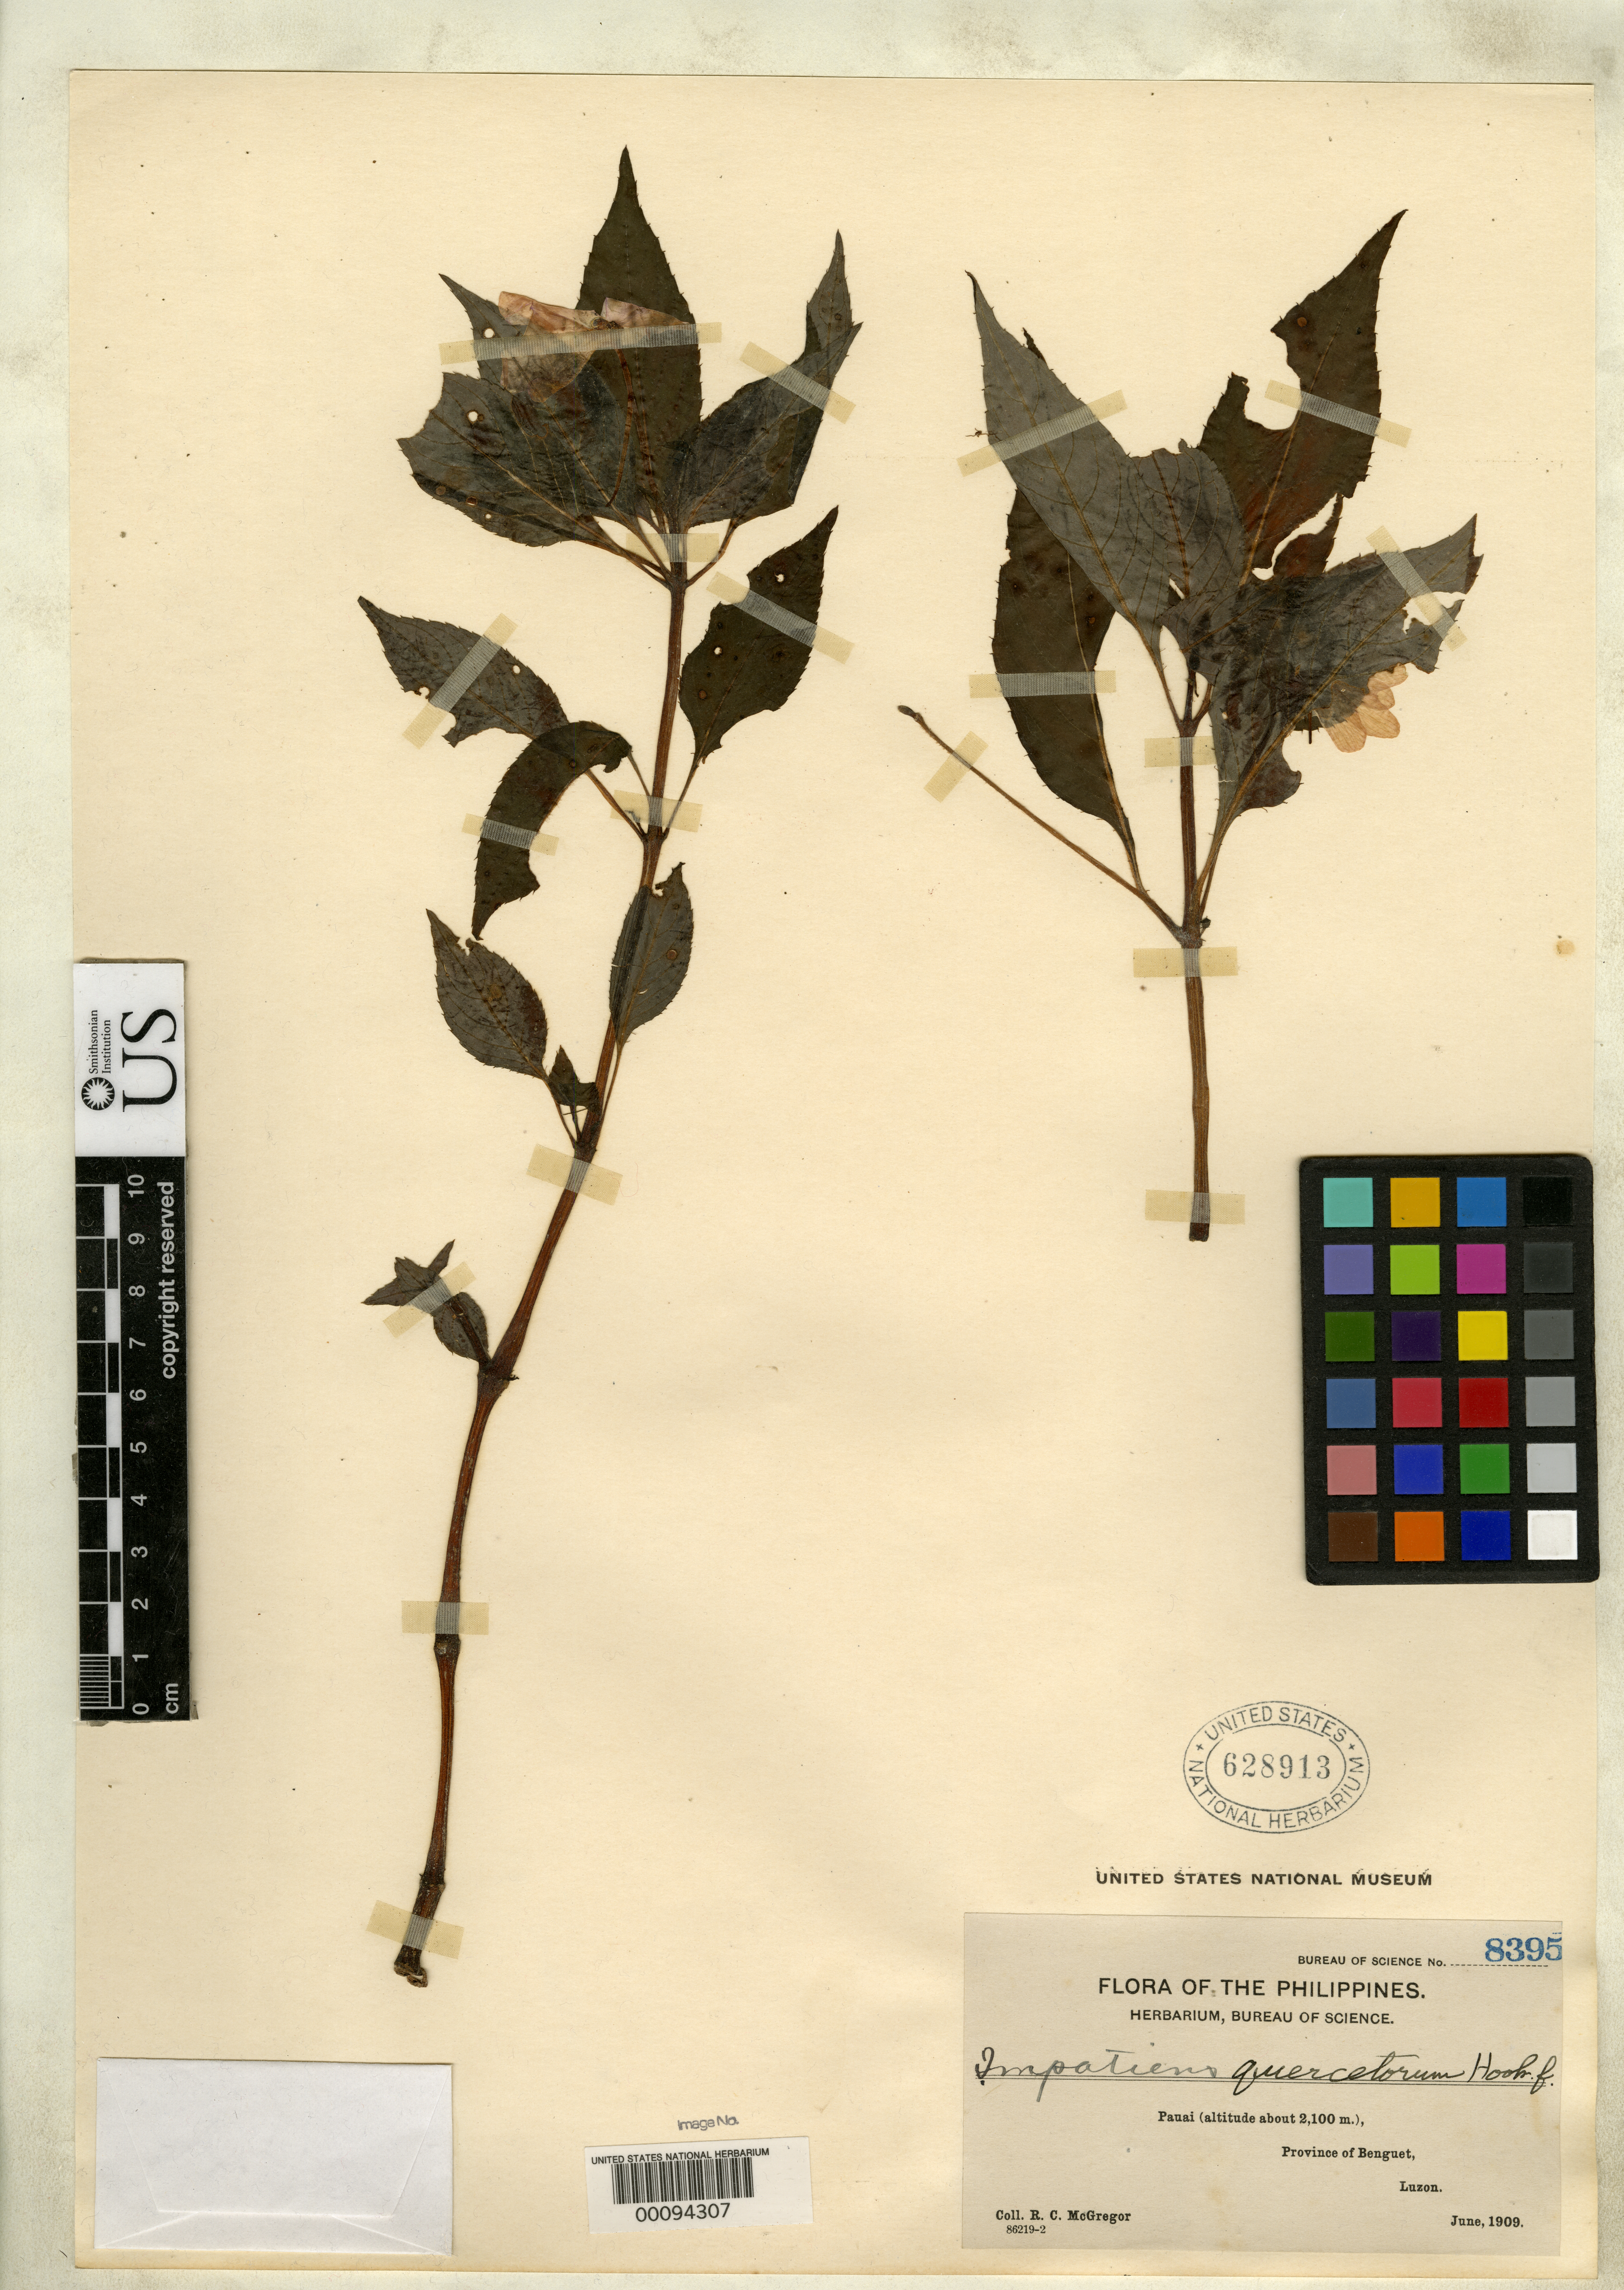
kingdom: Plantae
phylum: Tracheophyta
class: Magnoliopsida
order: Ericales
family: Balsaminaceae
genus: Impatiens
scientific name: Impatiens quercetorum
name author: Hook. f.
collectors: R. C. McGregor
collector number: Bur. Sci. 8395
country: Philippines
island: Luzon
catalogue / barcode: US 628913